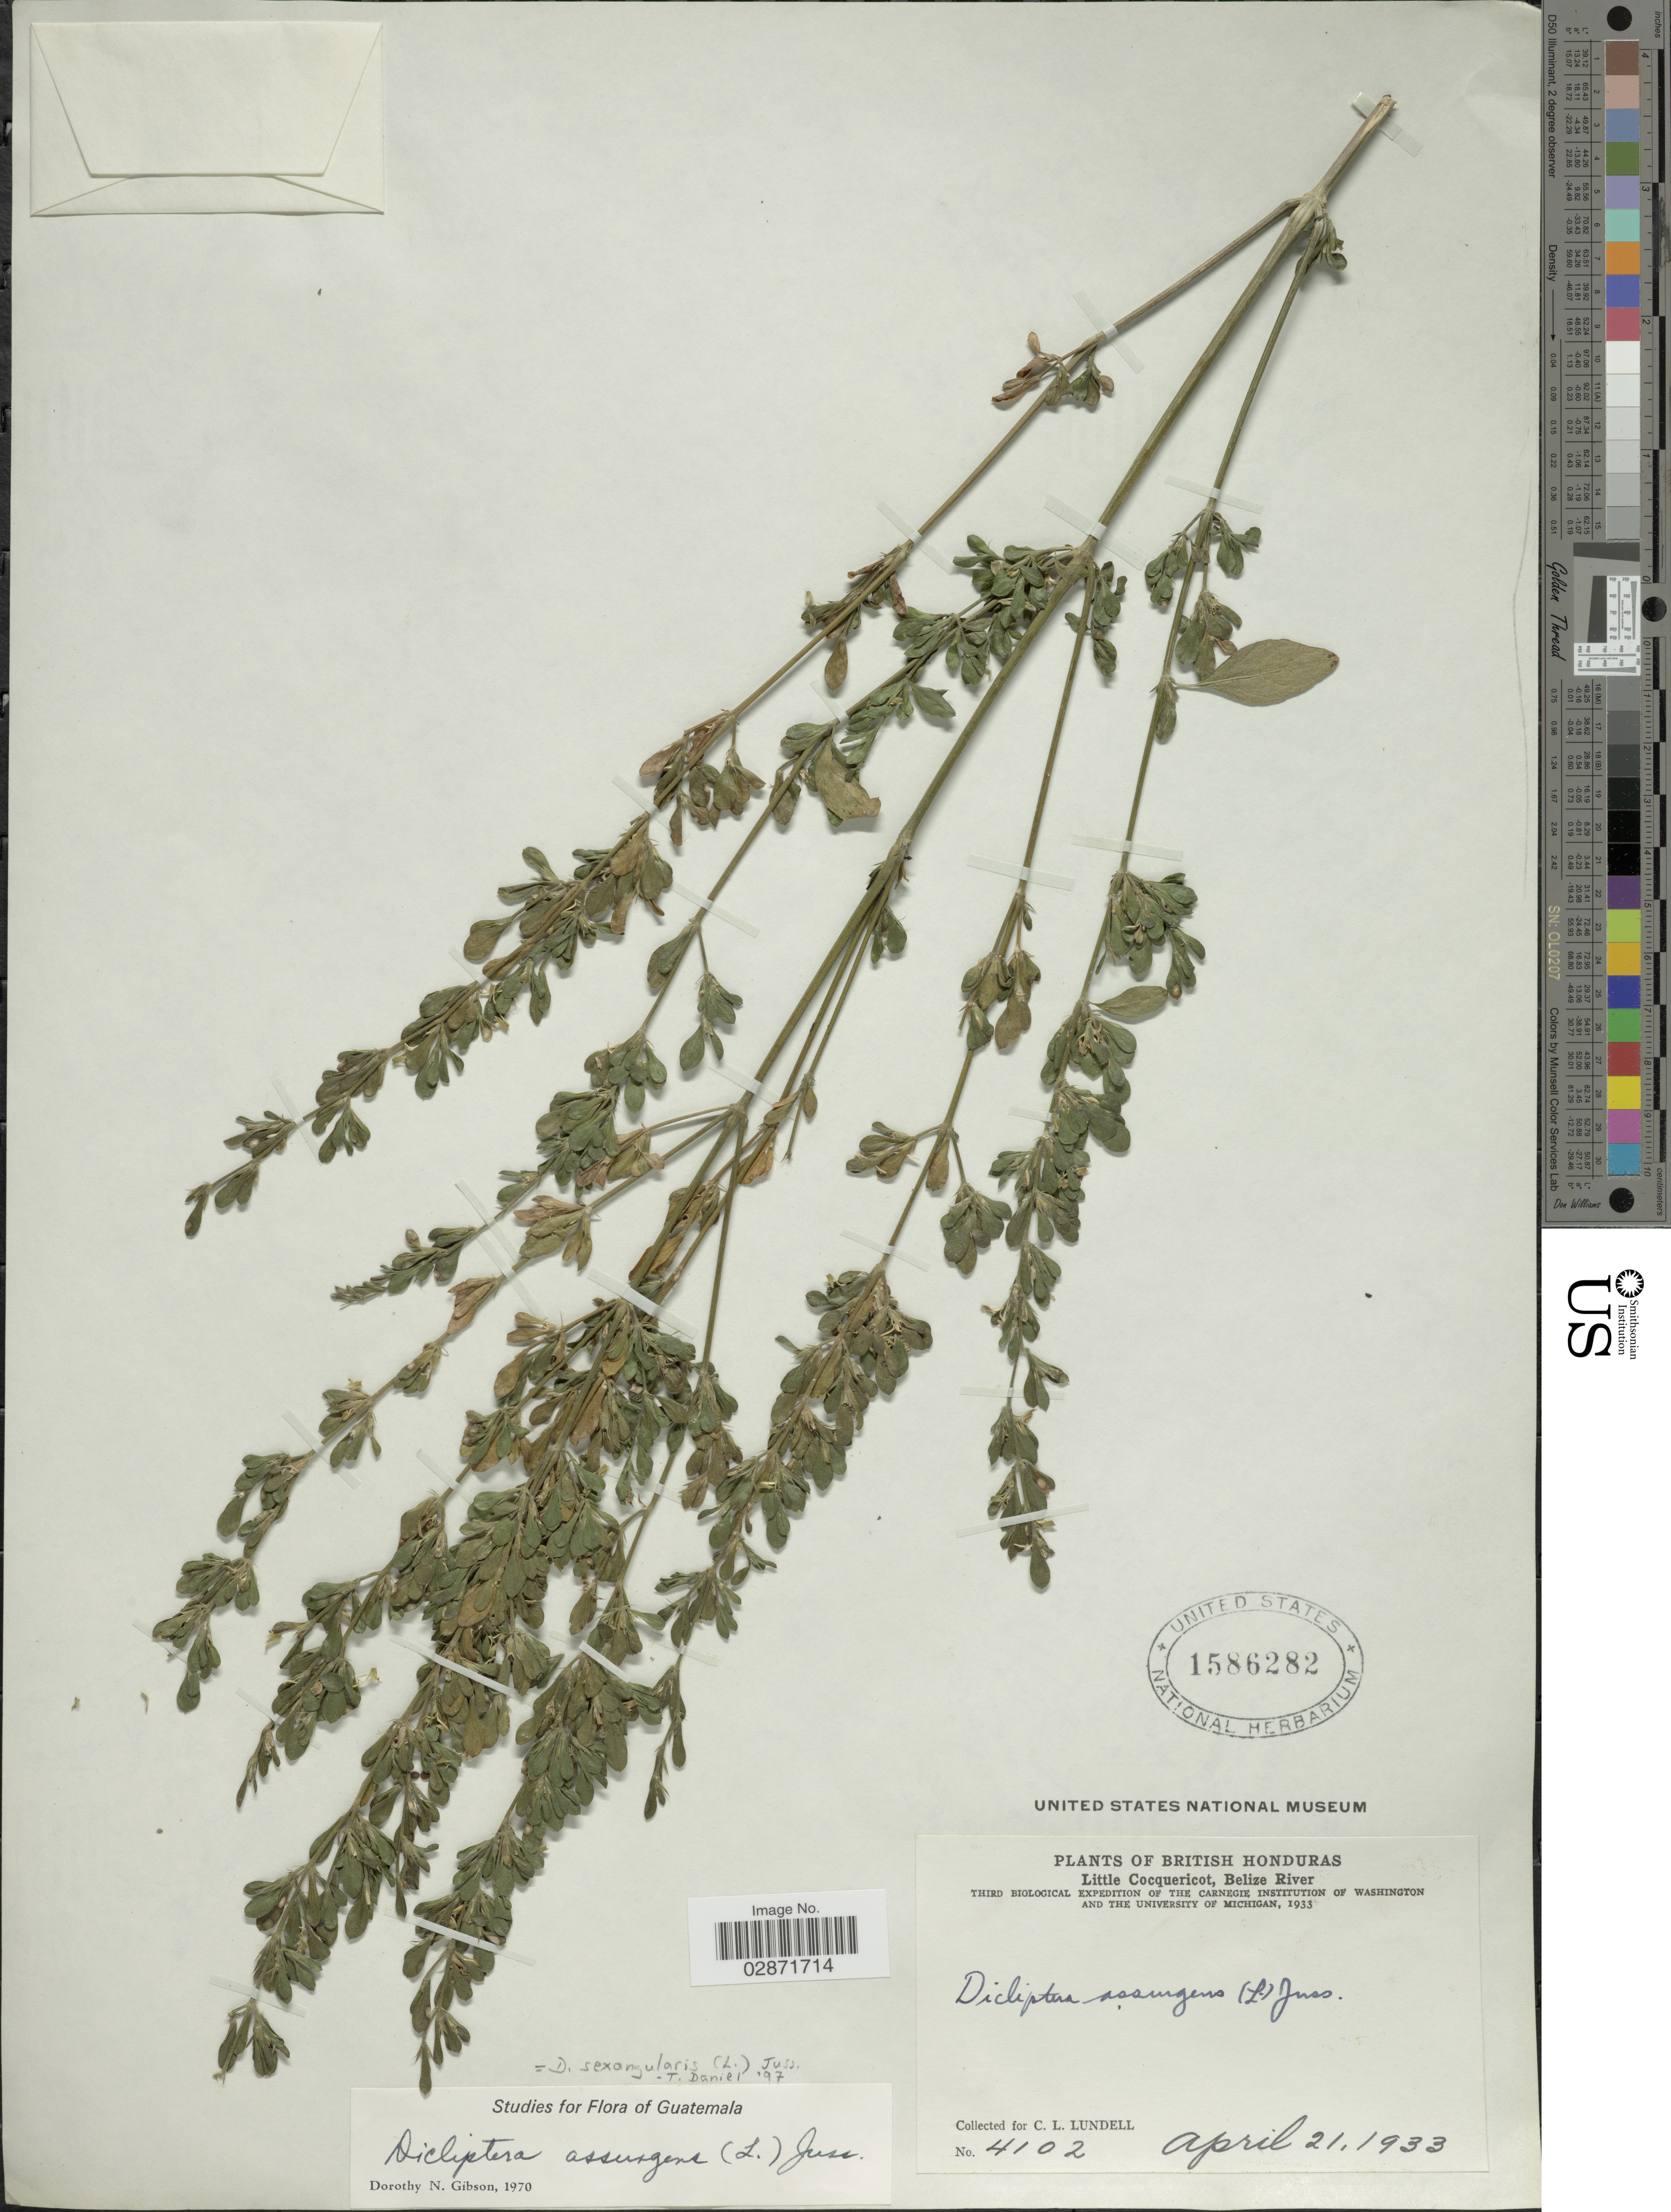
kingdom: Plantae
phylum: Tracheophyta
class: Magnoliopsida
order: Lamiales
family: Acanthaceae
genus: Dicliptera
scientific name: Dicliptera sexangularis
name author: (L.) Juss.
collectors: C. L. Lundell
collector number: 4102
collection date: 1933-04-21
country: Belize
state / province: Belize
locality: British Honduras, Little Cocquericot, Belize River.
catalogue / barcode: US 1586282